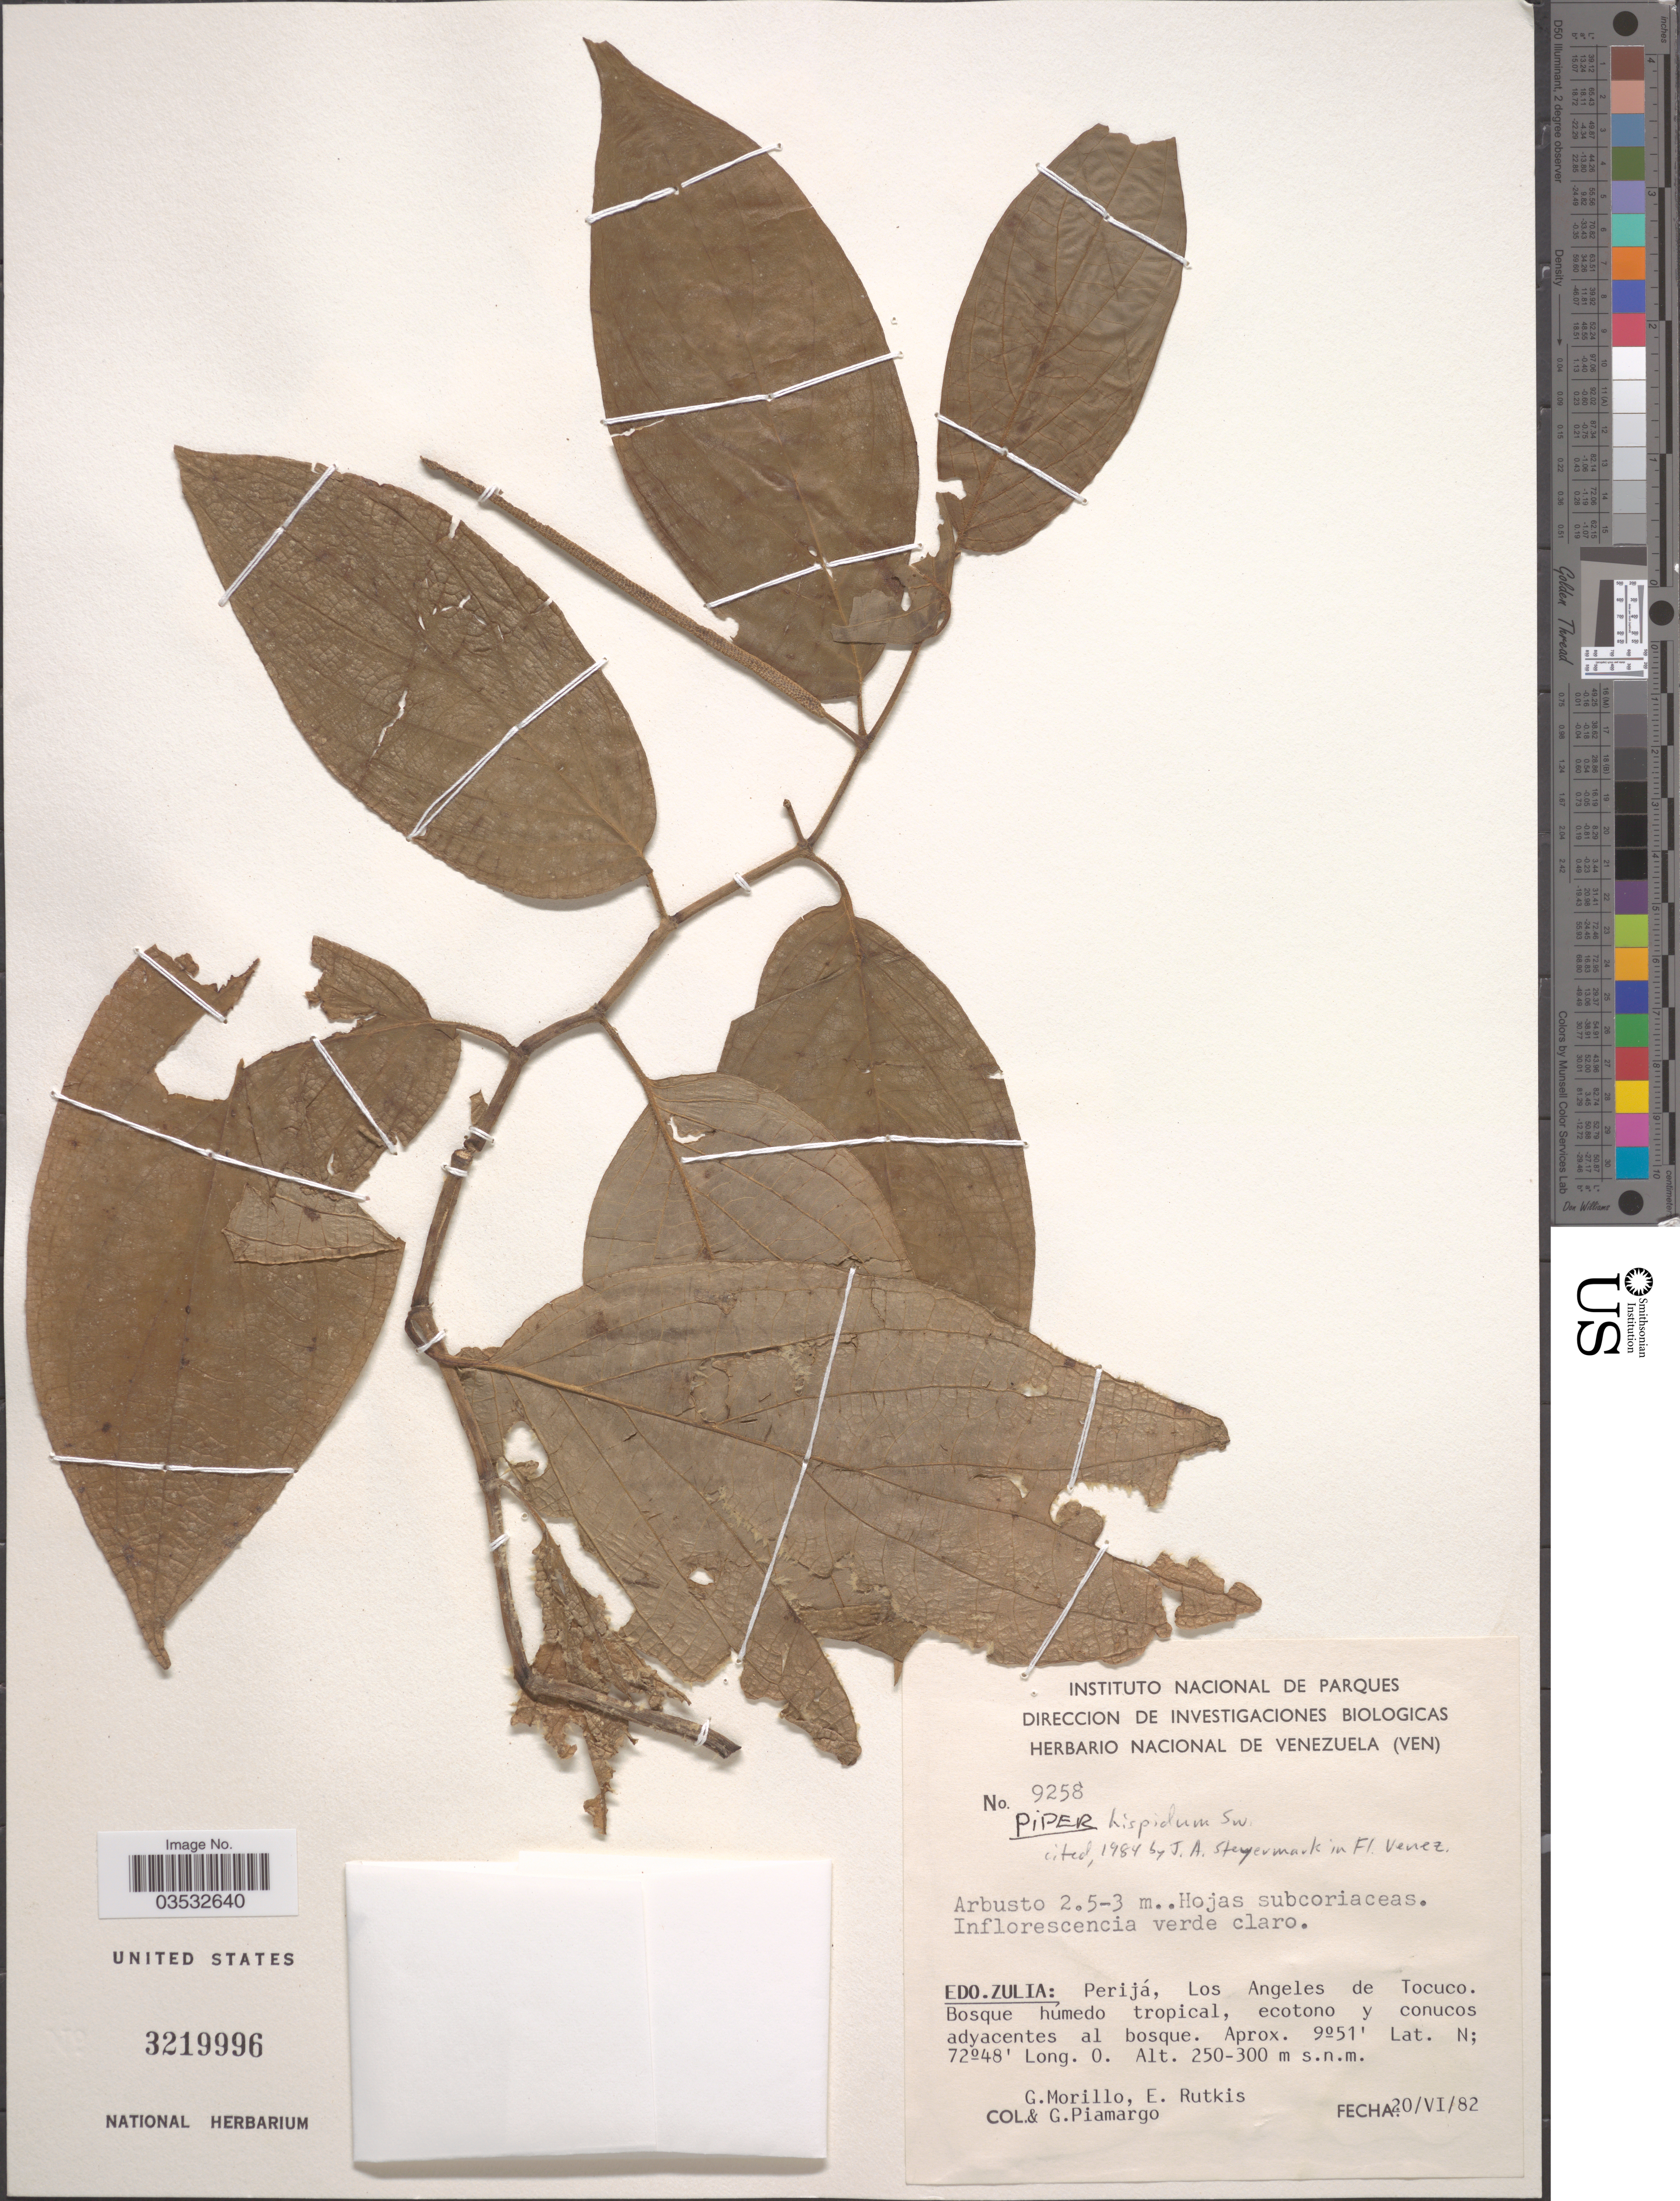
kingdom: Plantae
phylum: Tracheophyta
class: Magnoliopsida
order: Piperales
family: Piperaceae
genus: Piper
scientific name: Piper hispidum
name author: Sw.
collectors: G. Morillo, E. Rutkis & G. Piamargo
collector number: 9258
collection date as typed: Transcribed d/m/y: 20/6/82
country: Venezuela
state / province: Zulia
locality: Perijá, Los Angeles de Tocuco. Bosque húmedo tropical, ecotono y conucos adyacentes al bosque.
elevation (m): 250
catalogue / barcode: US 3219996